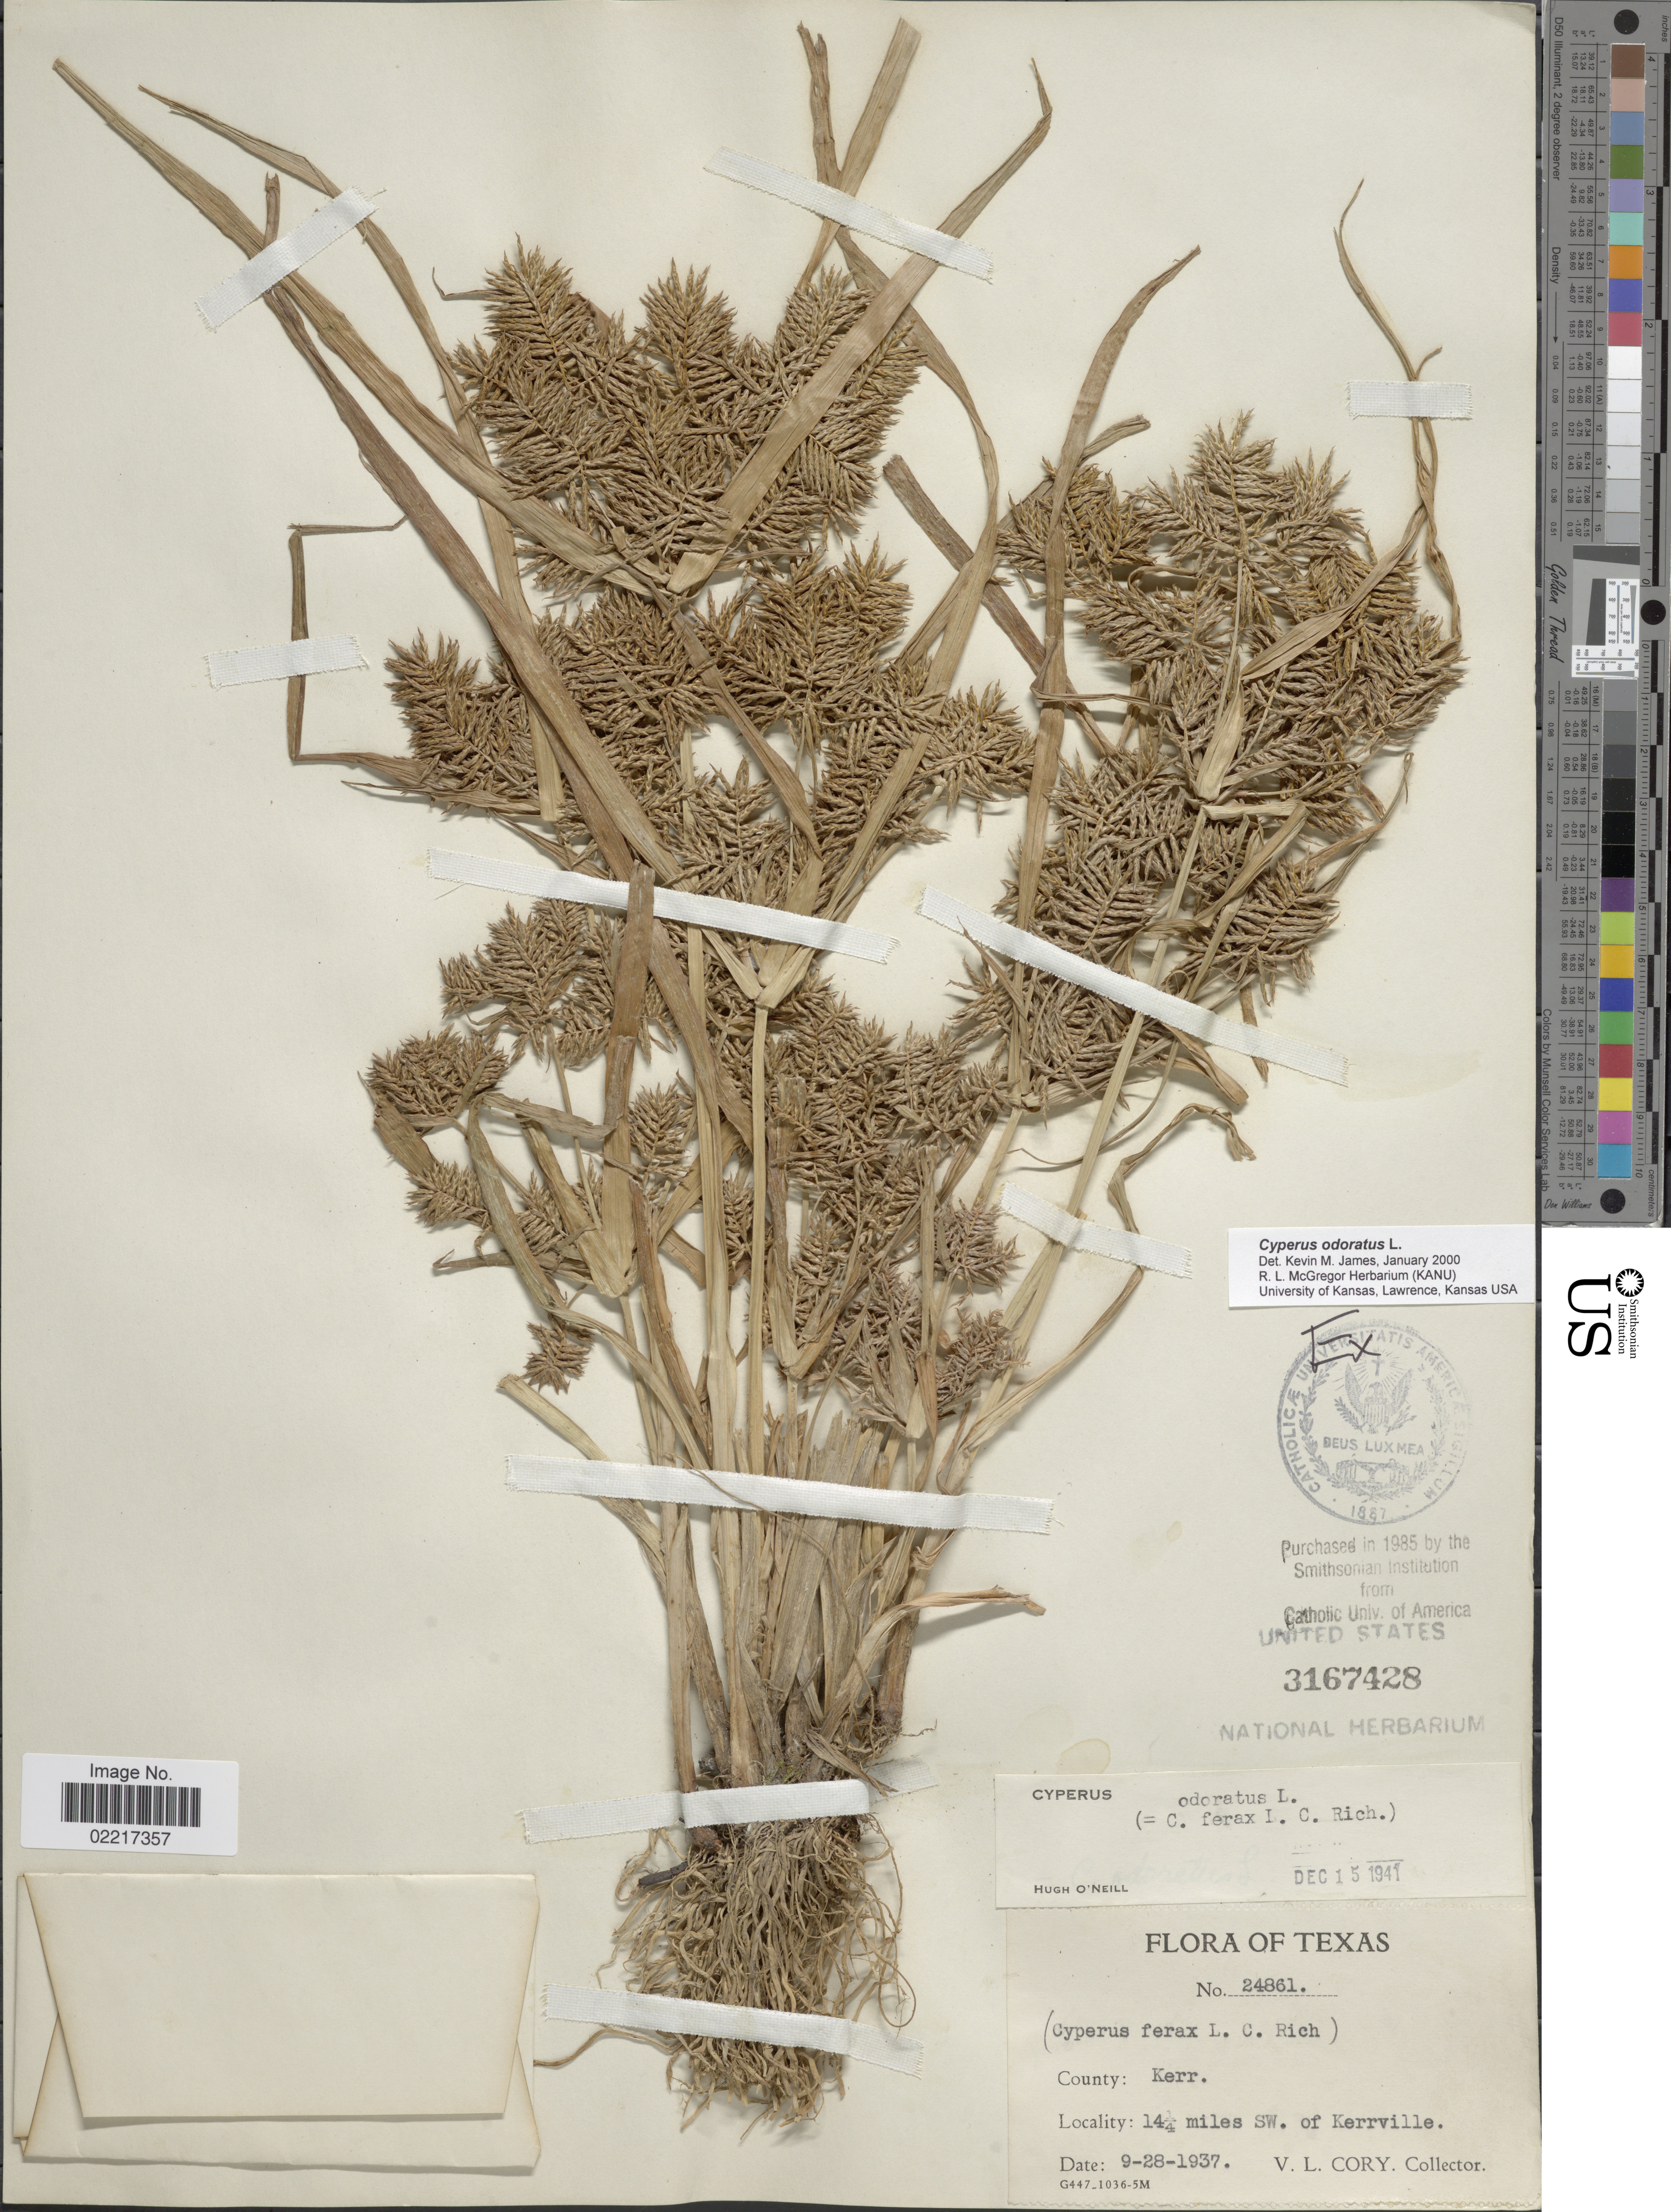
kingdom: Plantae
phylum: Tracheophyta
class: Liliopsida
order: Poales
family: Cyperaceae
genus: Cyperus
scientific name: Cyperus odoratus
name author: L.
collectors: V. Cory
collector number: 24861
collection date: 1937-09-28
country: United States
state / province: Texas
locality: County: Kerr, 14 ¼ miles SW. of Kerrvile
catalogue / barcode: US 3167428